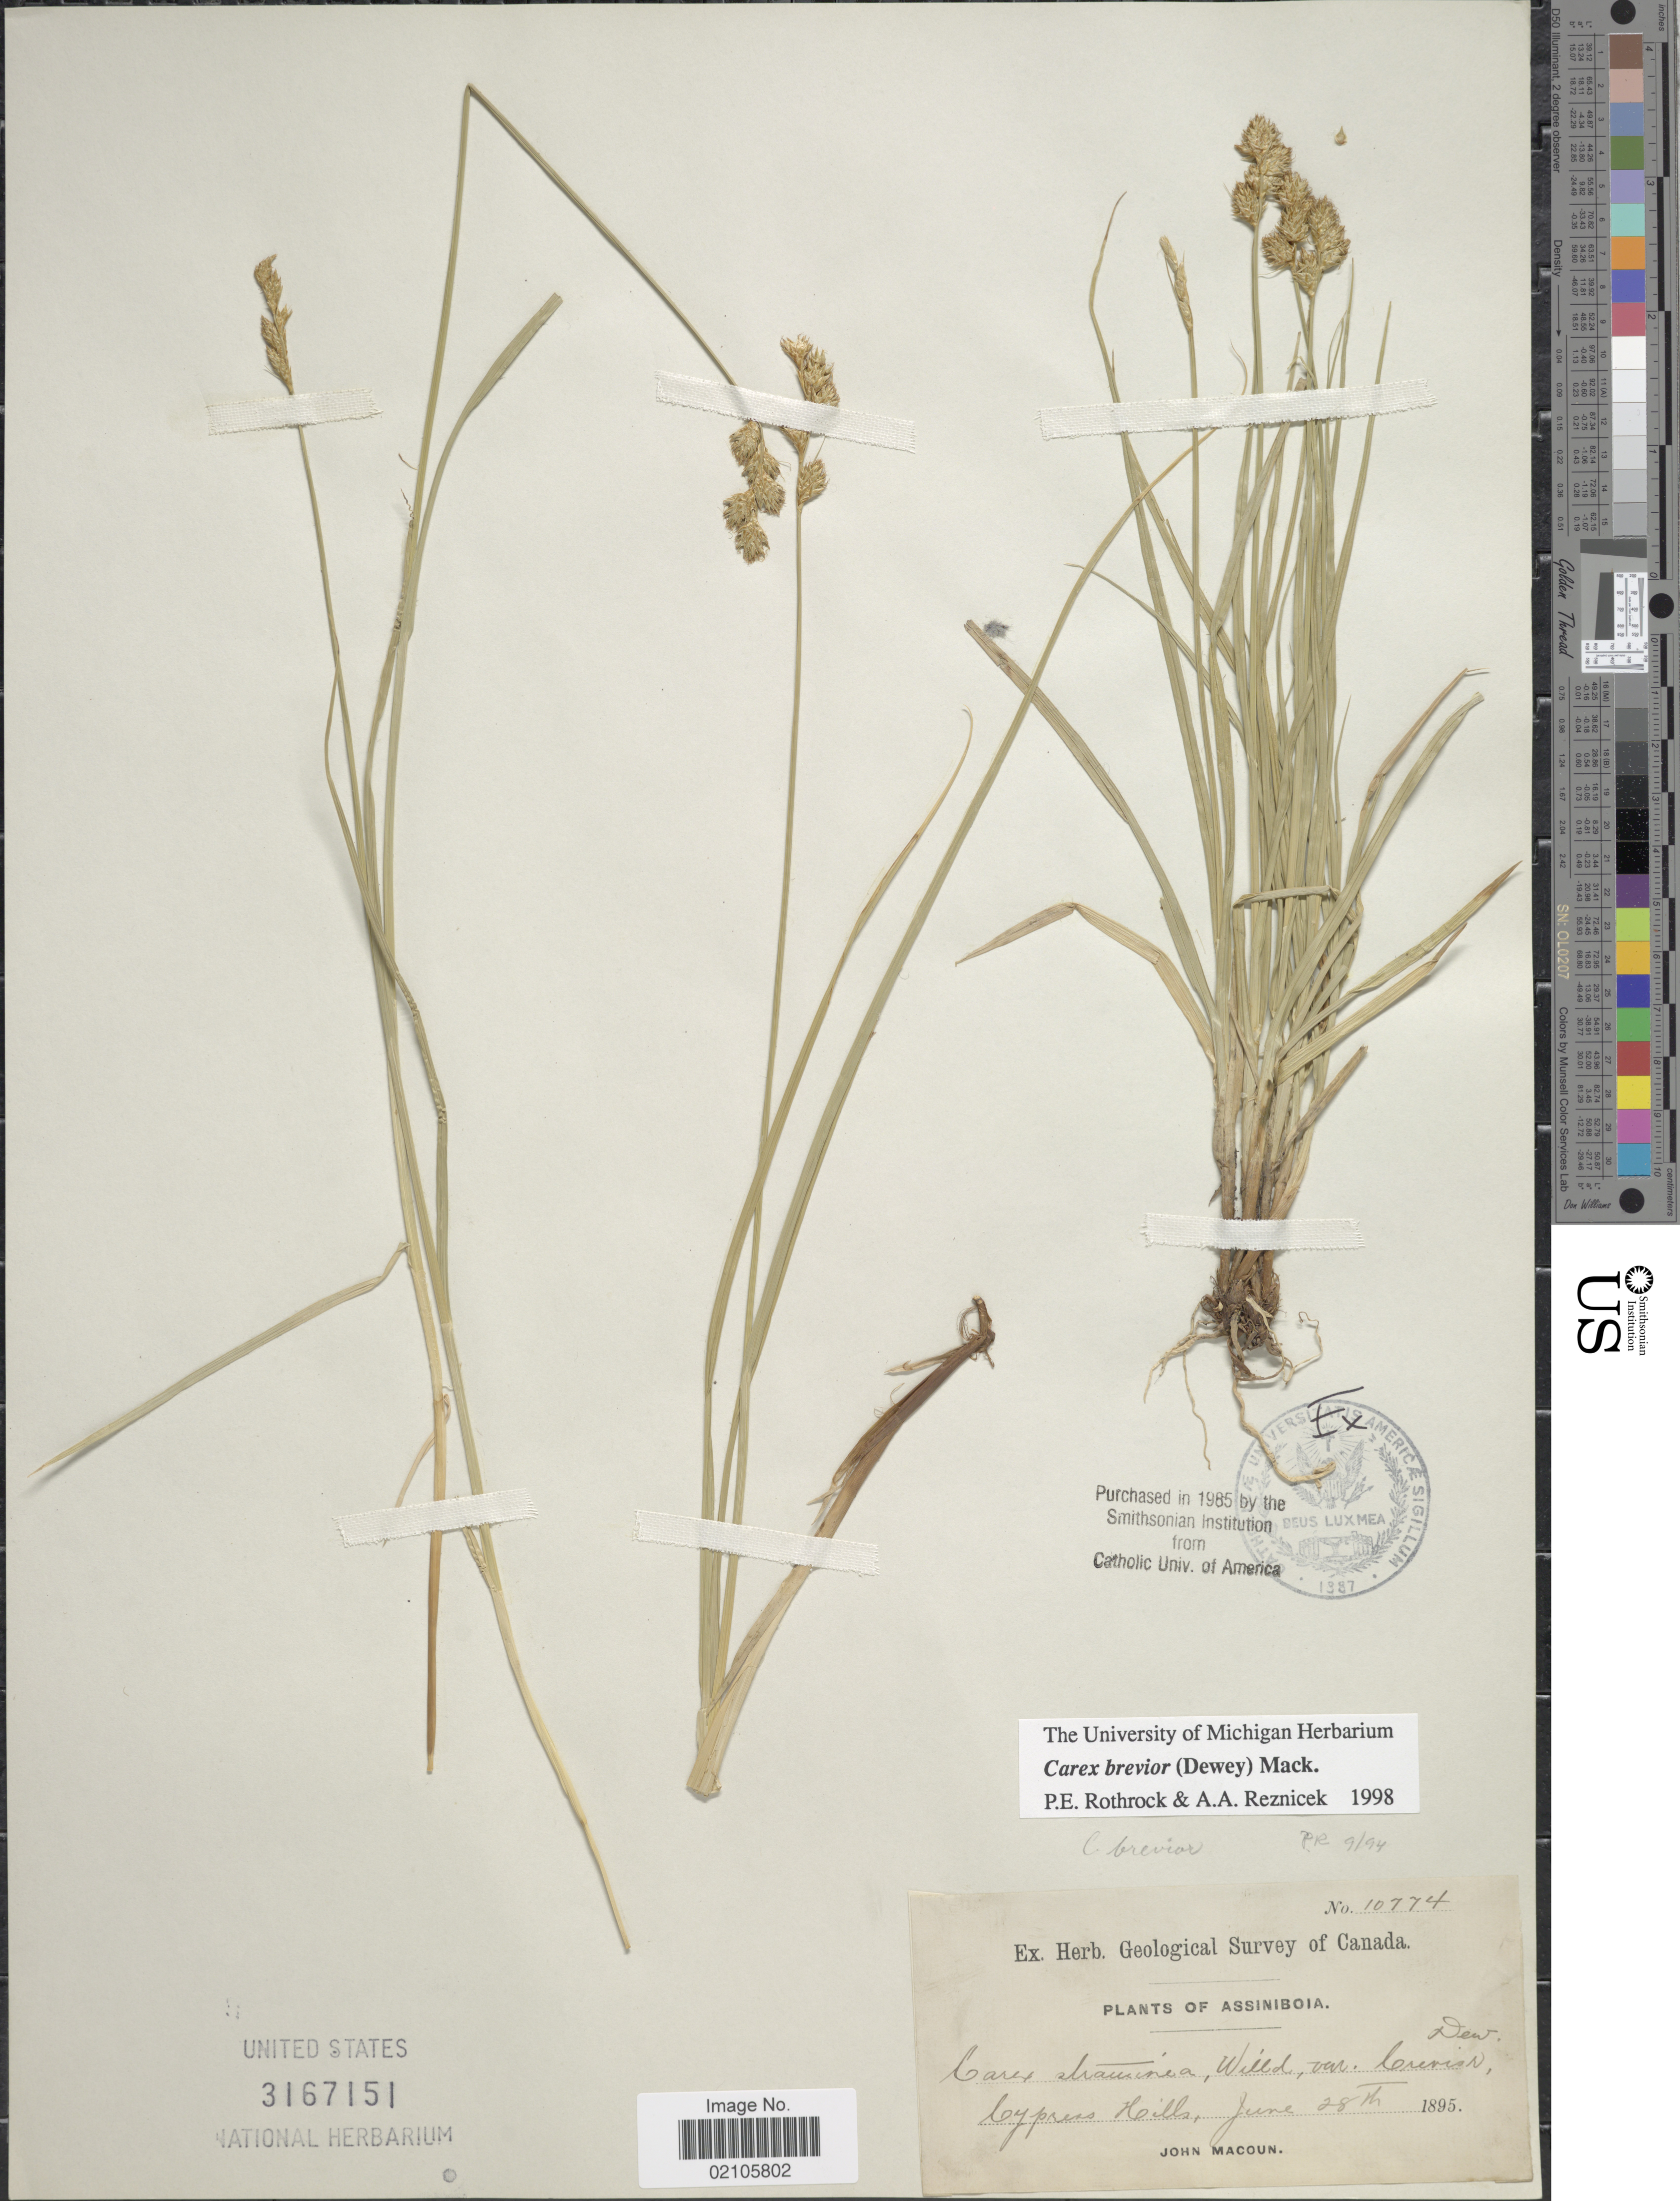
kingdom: Plantae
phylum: Tracheophyta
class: Liliopsida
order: Poales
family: Cyperaceae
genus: Carex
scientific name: Carex brevior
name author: (Dewey) Mack. ex Lunell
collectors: J. Macoun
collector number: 10774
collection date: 1895-06-28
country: Canada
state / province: Saskatchewan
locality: Assiniboia, Cypress Hills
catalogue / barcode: US 3167151